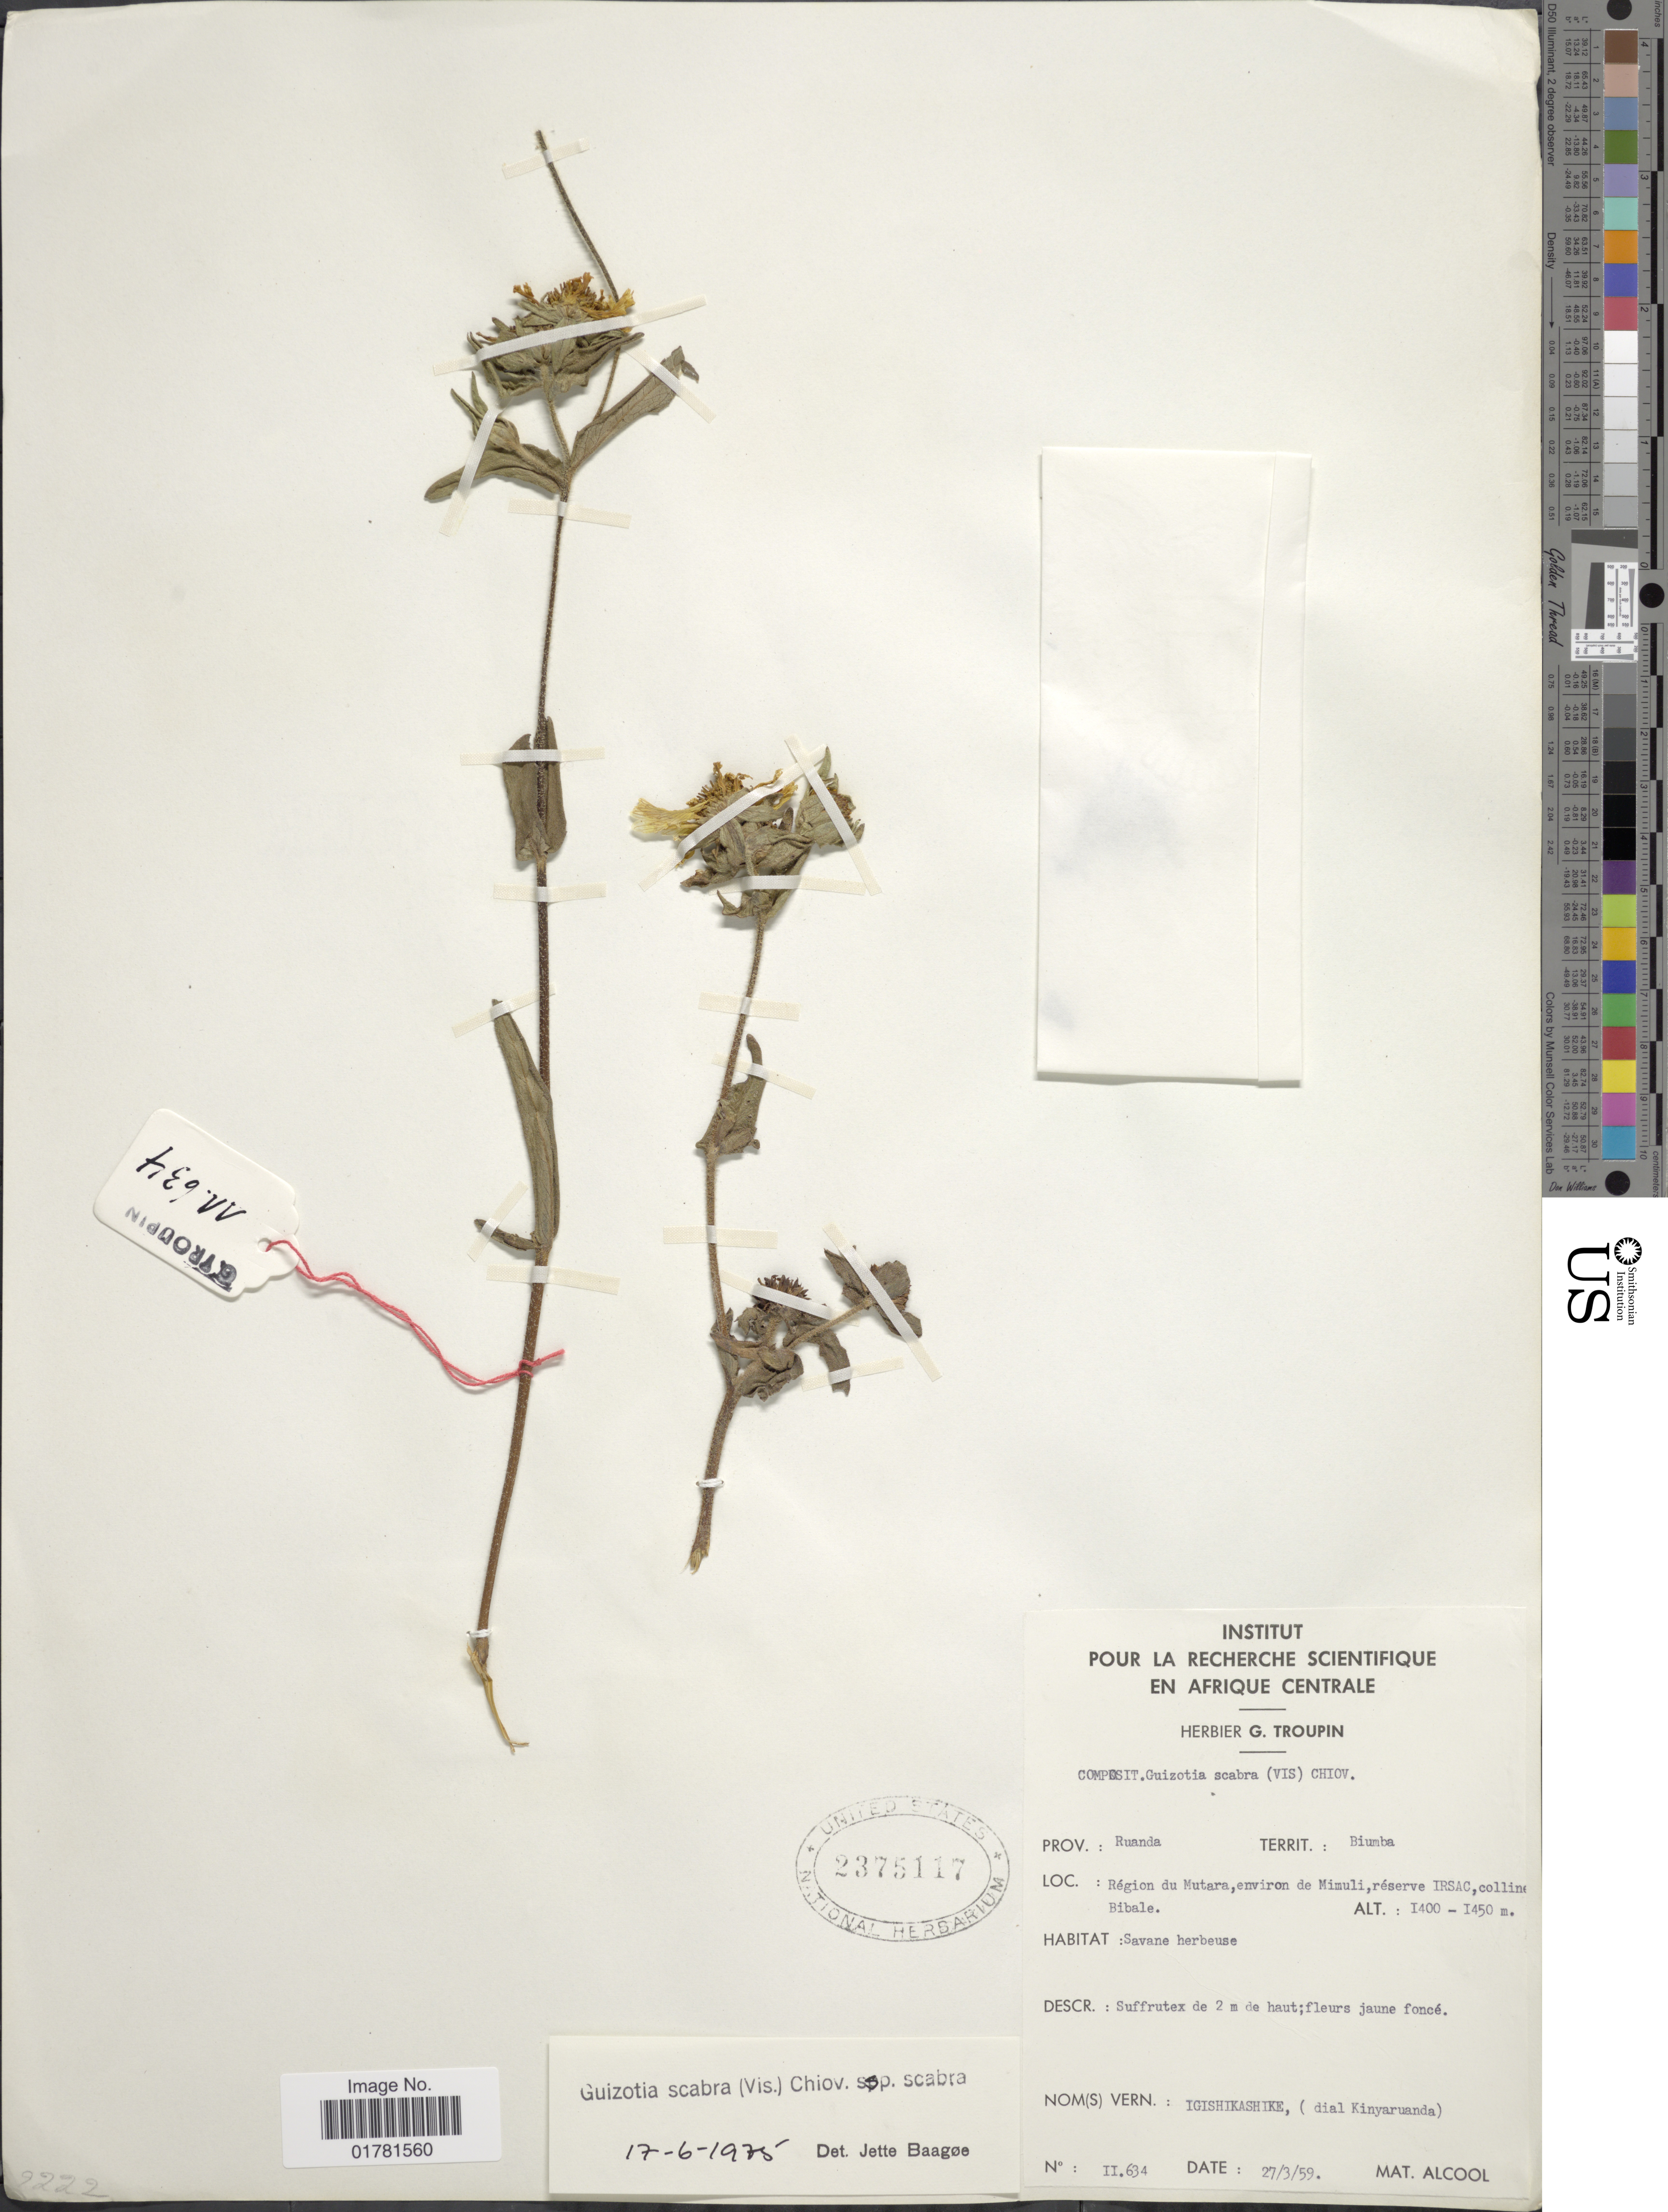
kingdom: Plantae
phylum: Tracheophyta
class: Magnoliopsida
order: Asterales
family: Asteraceae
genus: Guizotia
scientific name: Guizotia scabra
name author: Chiov.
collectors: ex herb. G. Troupin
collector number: II 634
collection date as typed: Transcribed d/m/y: 27/3/59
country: Rwanda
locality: Prov. Ruanda, territ: Biumba, Région du Maura, environ de Mimuli, réserve RSAC, colline Bibale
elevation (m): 1400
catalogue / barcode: US 2375117